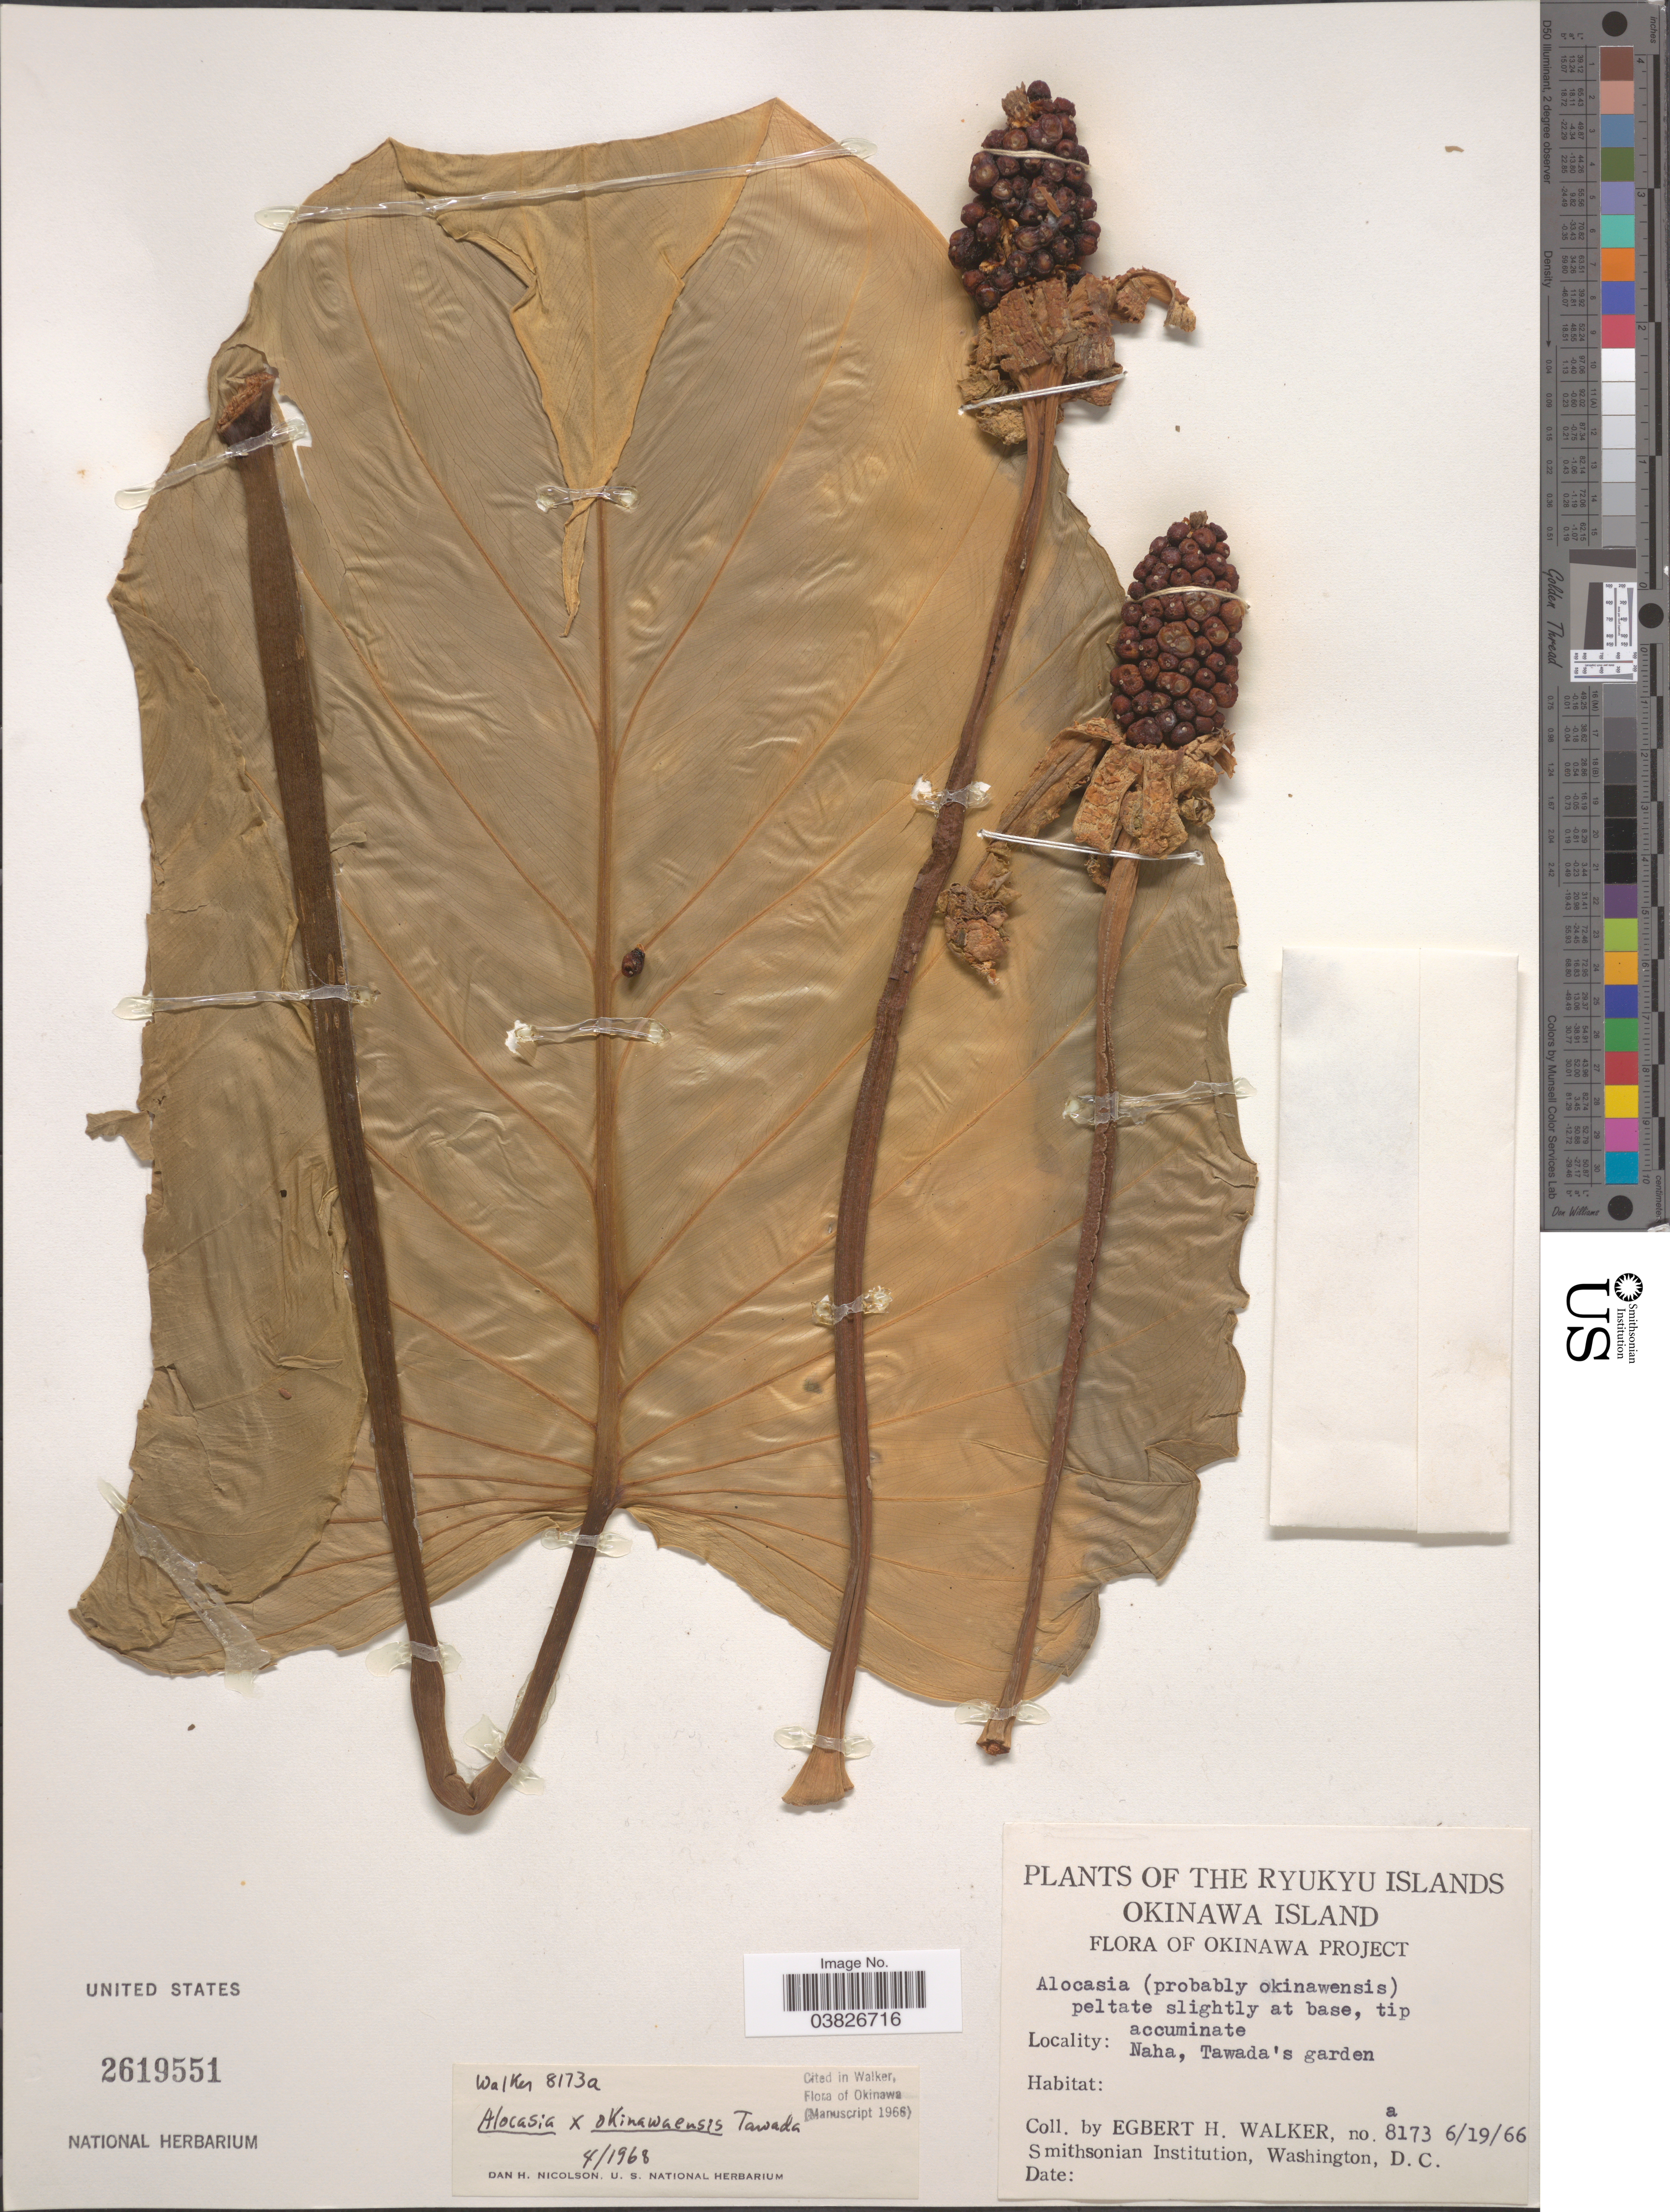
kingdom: Plantae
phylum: Tracheophyta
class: Liliopsida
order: Alismatales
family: Araceae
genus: Alocasia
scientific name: Alocasia x okinawensis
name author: Tawada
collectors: E. H. Walker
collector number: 8173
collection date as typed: Transcribed d/m/y: 19/6/66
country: Japan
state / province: Okinawa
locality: Ryukyu Islands. Okinawa Islands. Okinawa Project. Naha, Tawada's garden.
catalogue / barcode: US 2619551